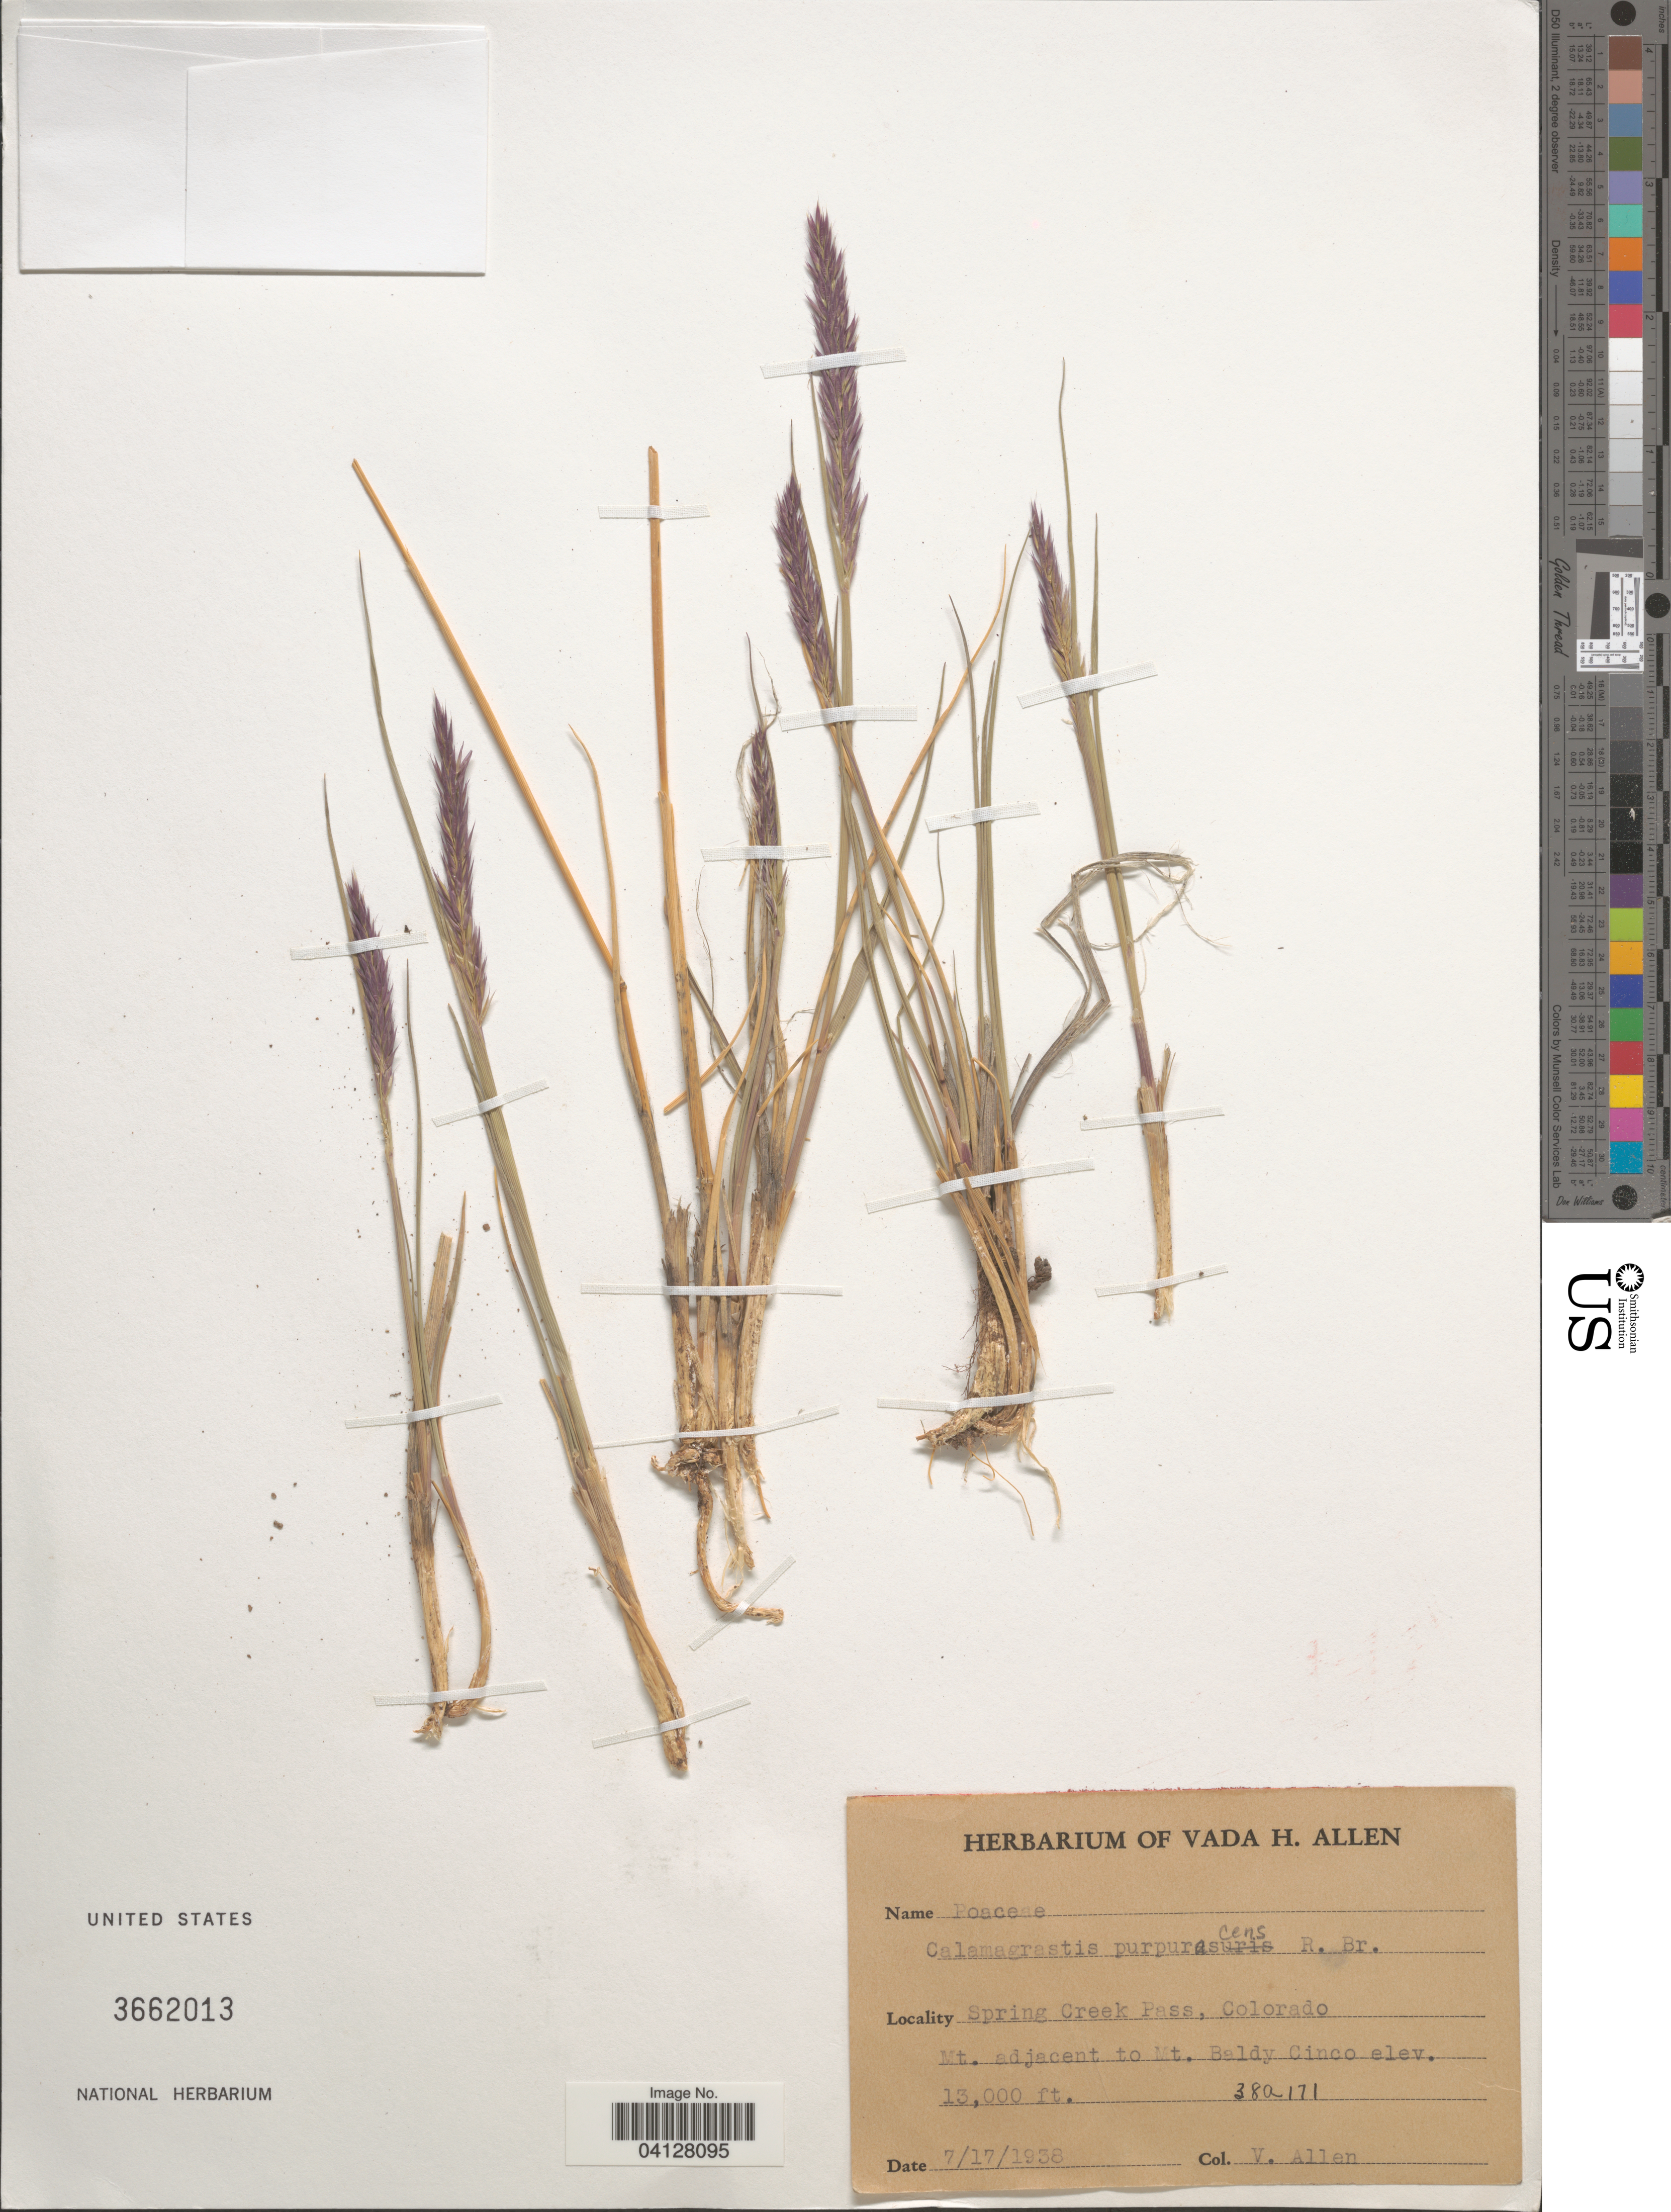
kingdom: Plantae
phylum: Tracheophyta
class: Liliopsida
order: Poales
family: Poaceae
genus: Calamagrostis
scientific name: Calamagrostis purpurascens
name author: R. Br.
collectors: V. Allen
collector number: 38a171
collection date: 1938-07-17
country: United States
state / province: Colorado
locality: Spring Creek Pass. Mt. adjacent to Mt. Baldy Cinco.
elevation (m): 3962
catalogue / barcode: US 362013